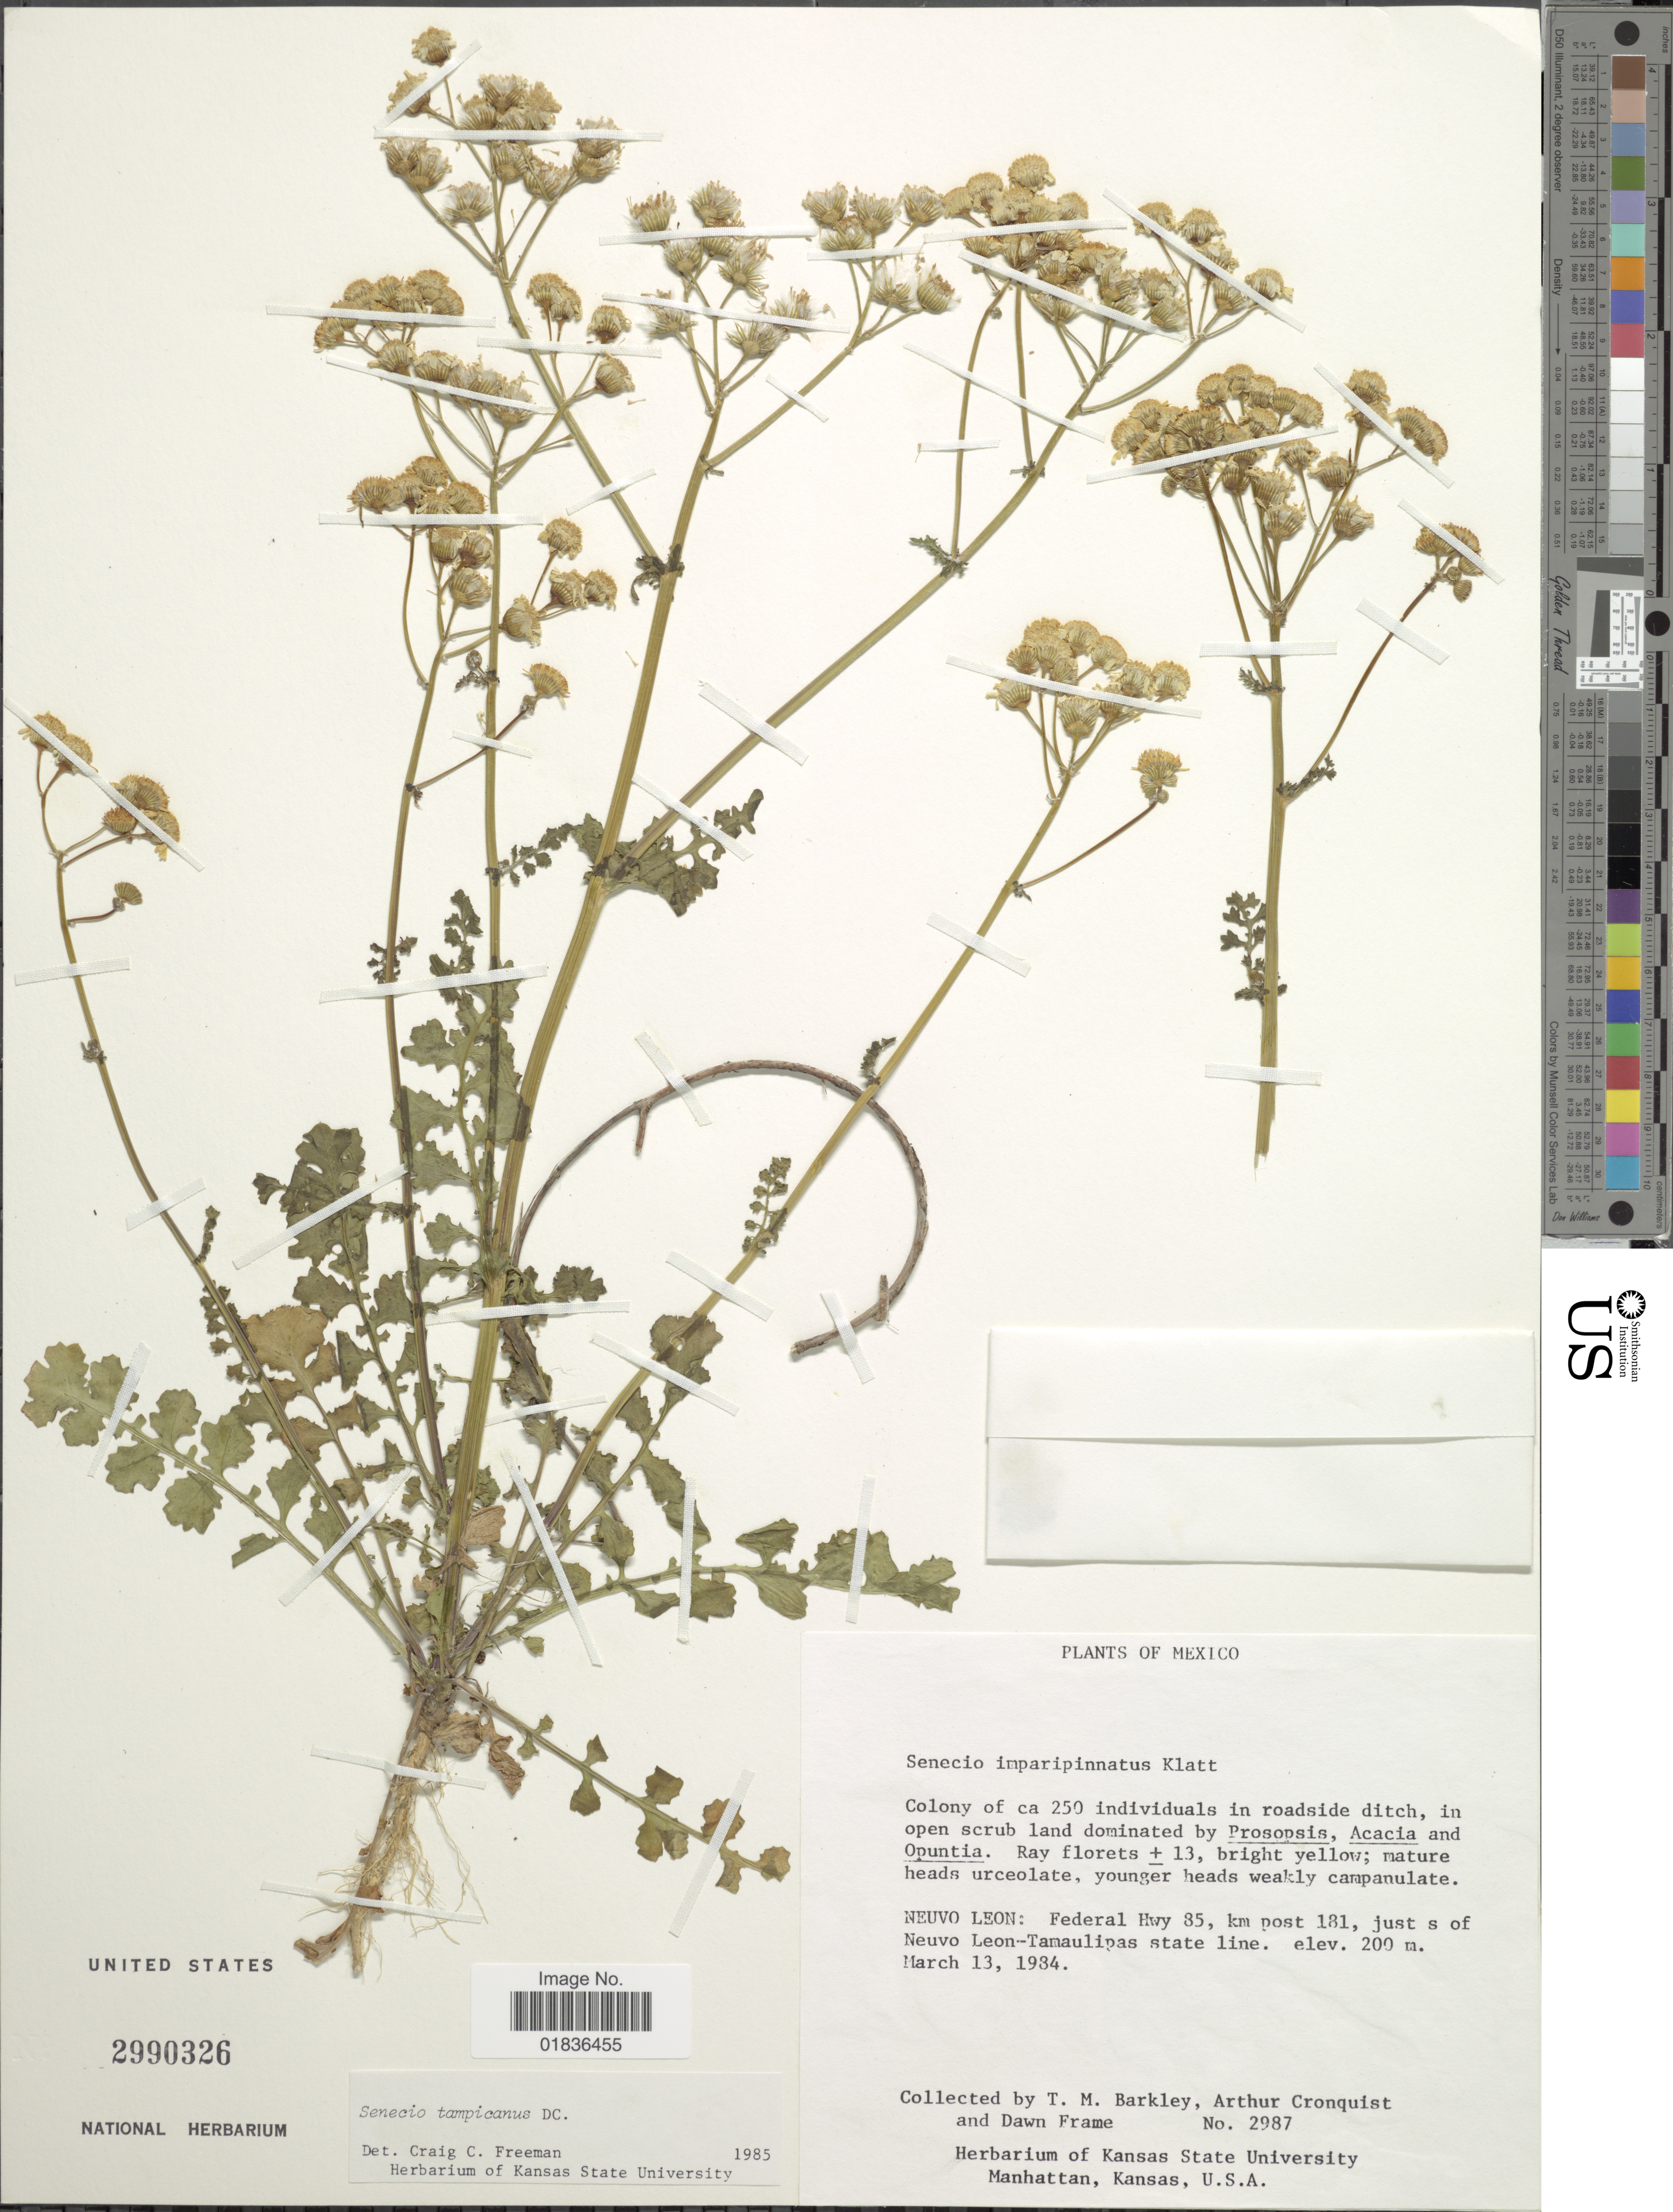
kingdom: Plantae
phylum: Tracheophyta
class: Magnoliopsida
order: Asterales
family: Asteraceae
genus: Senecio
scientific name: Senecio tampicanus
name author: DC.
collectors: T. M. Barkley, A. J. Cronquist & D. Frame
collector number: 2987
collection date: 1934-03-13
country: Mexico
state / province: Nuevo León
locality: Federal Hwy 85, km post 181, just s of Nuevo Leon-Tamaulipas state line.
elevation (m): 200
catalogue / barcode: US 2990326